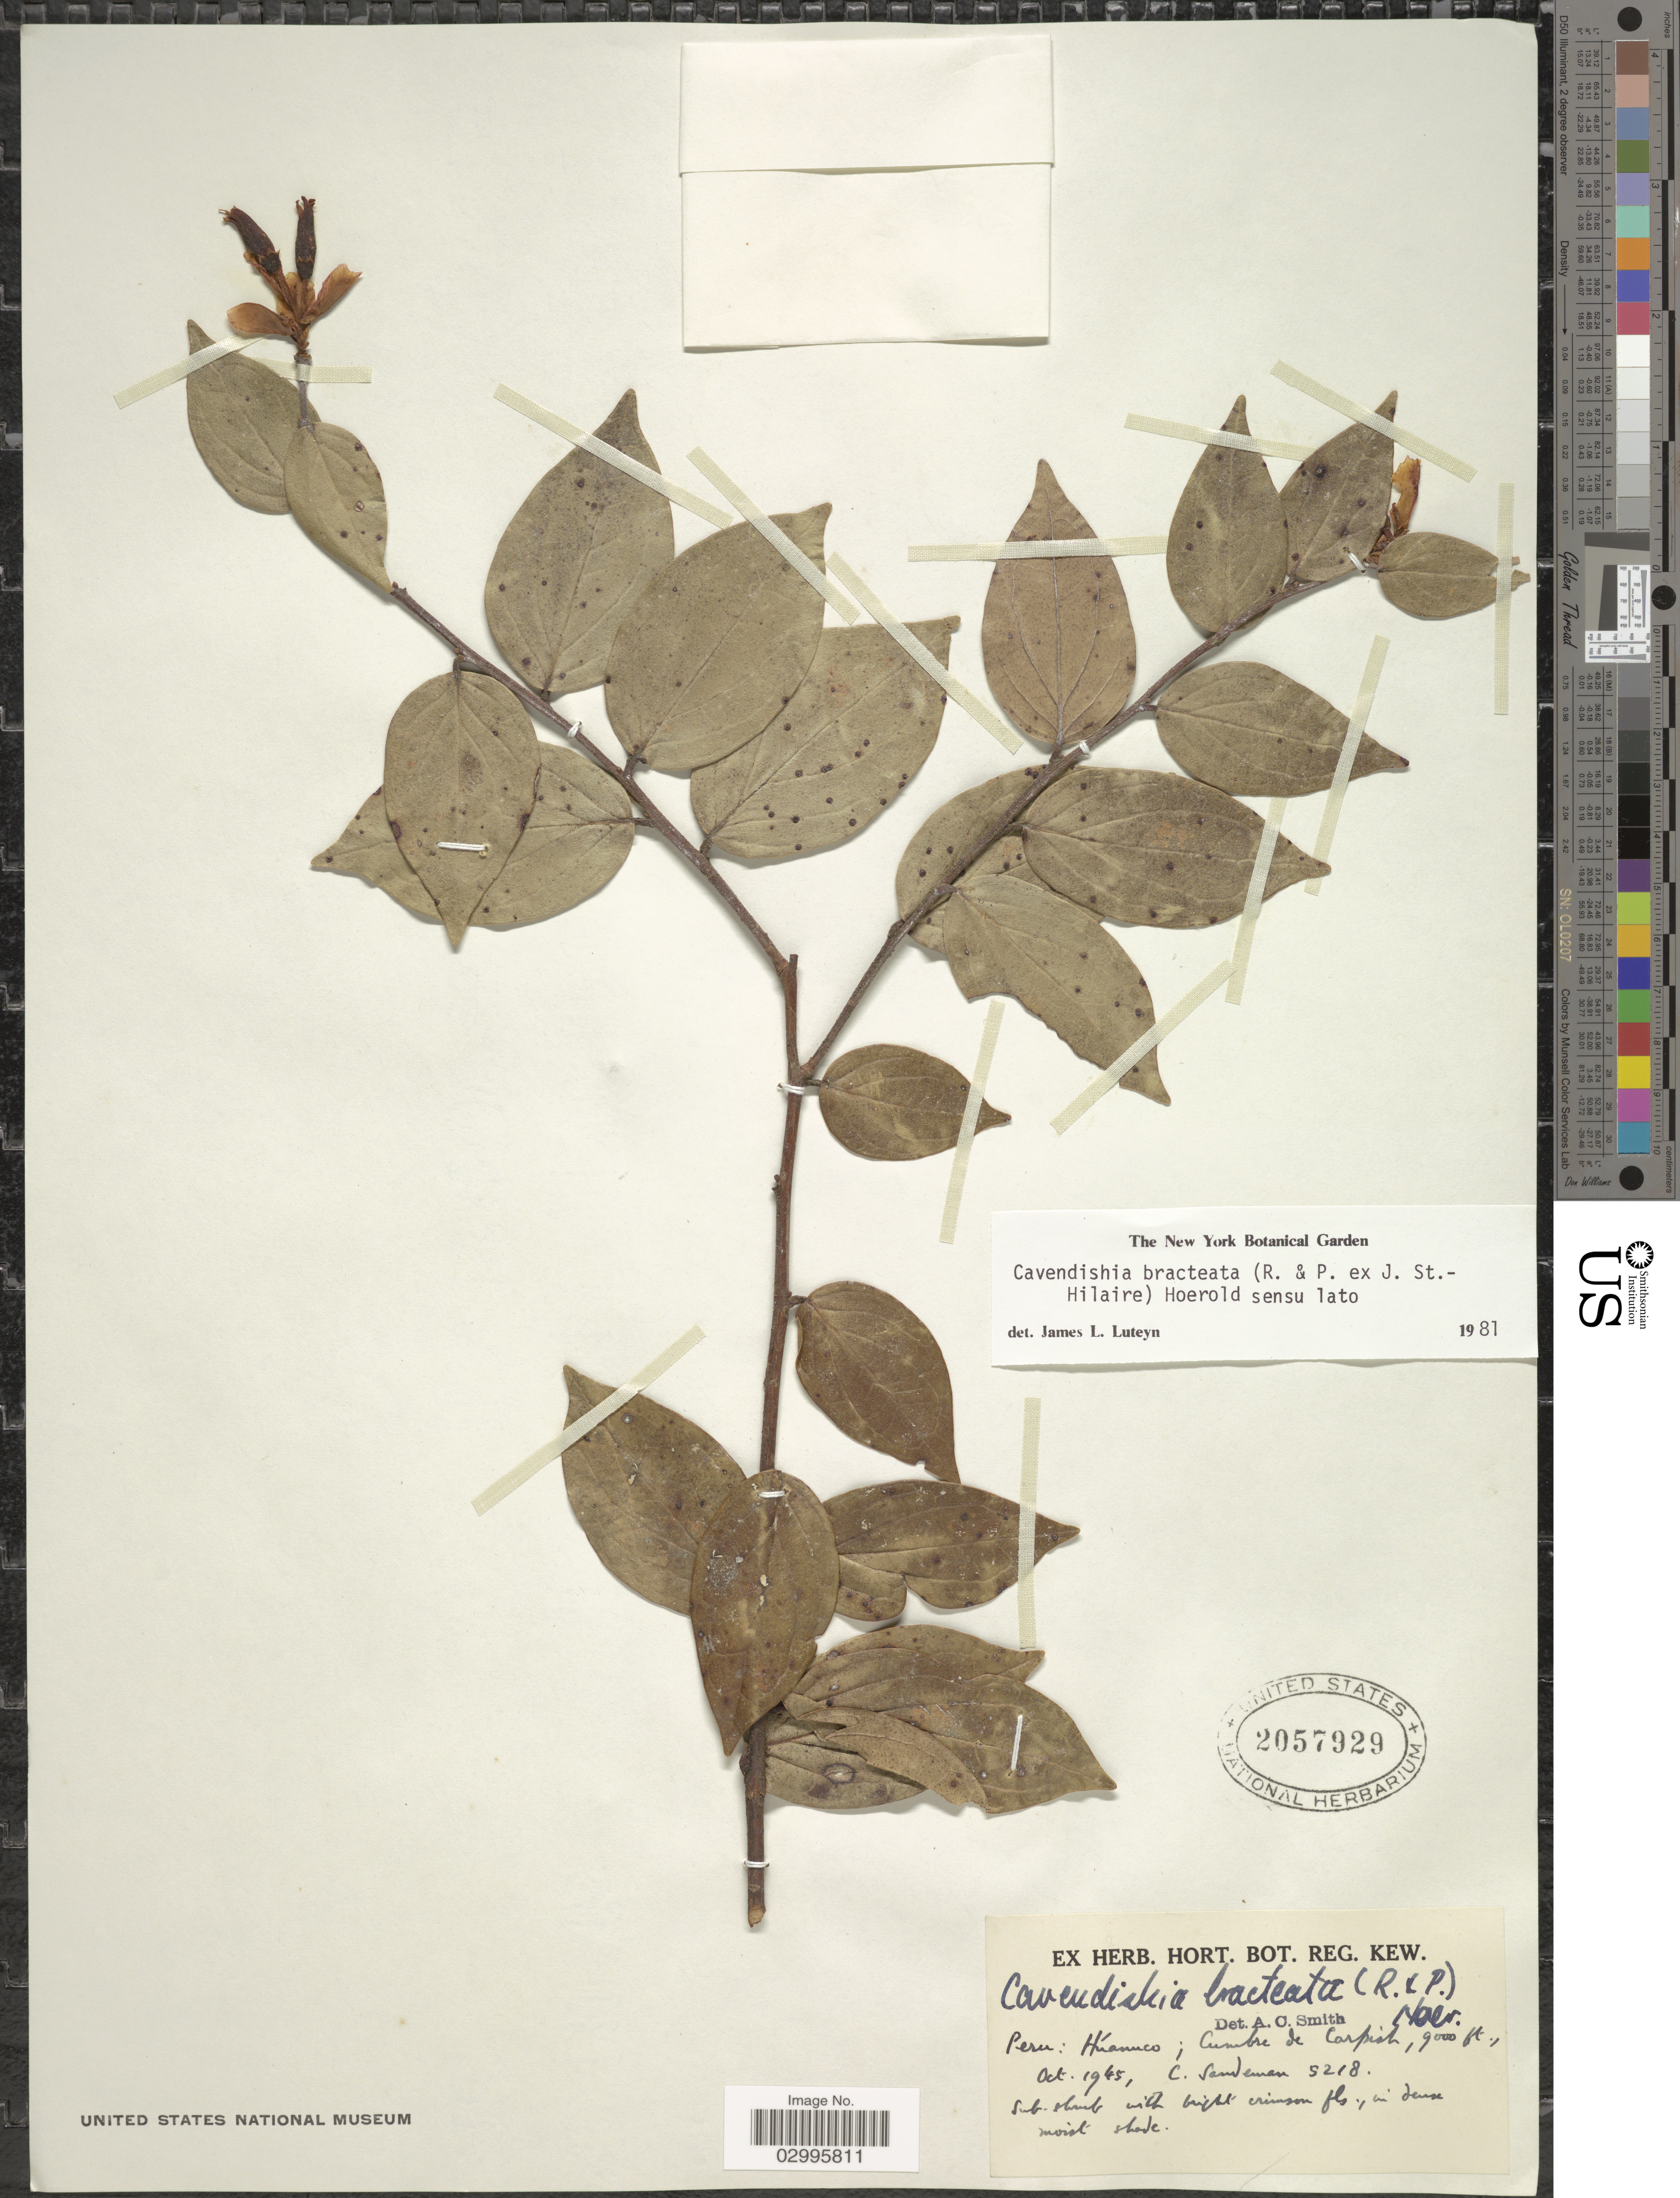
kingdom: Plantae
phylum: Tracheophyta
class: Magnoliopsida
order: Ericales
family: Ericaceae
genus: Cavendishia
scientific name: Cavendishia bracteata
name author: (Ruiz & Pav. ex J. St.-Hil.) Hoerold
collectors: C. Sandeman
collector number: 5218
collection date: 1945-10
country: Peru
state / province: Huánuco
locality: Cumbre de Carpish.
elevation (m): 2743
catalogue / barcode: US 2057929